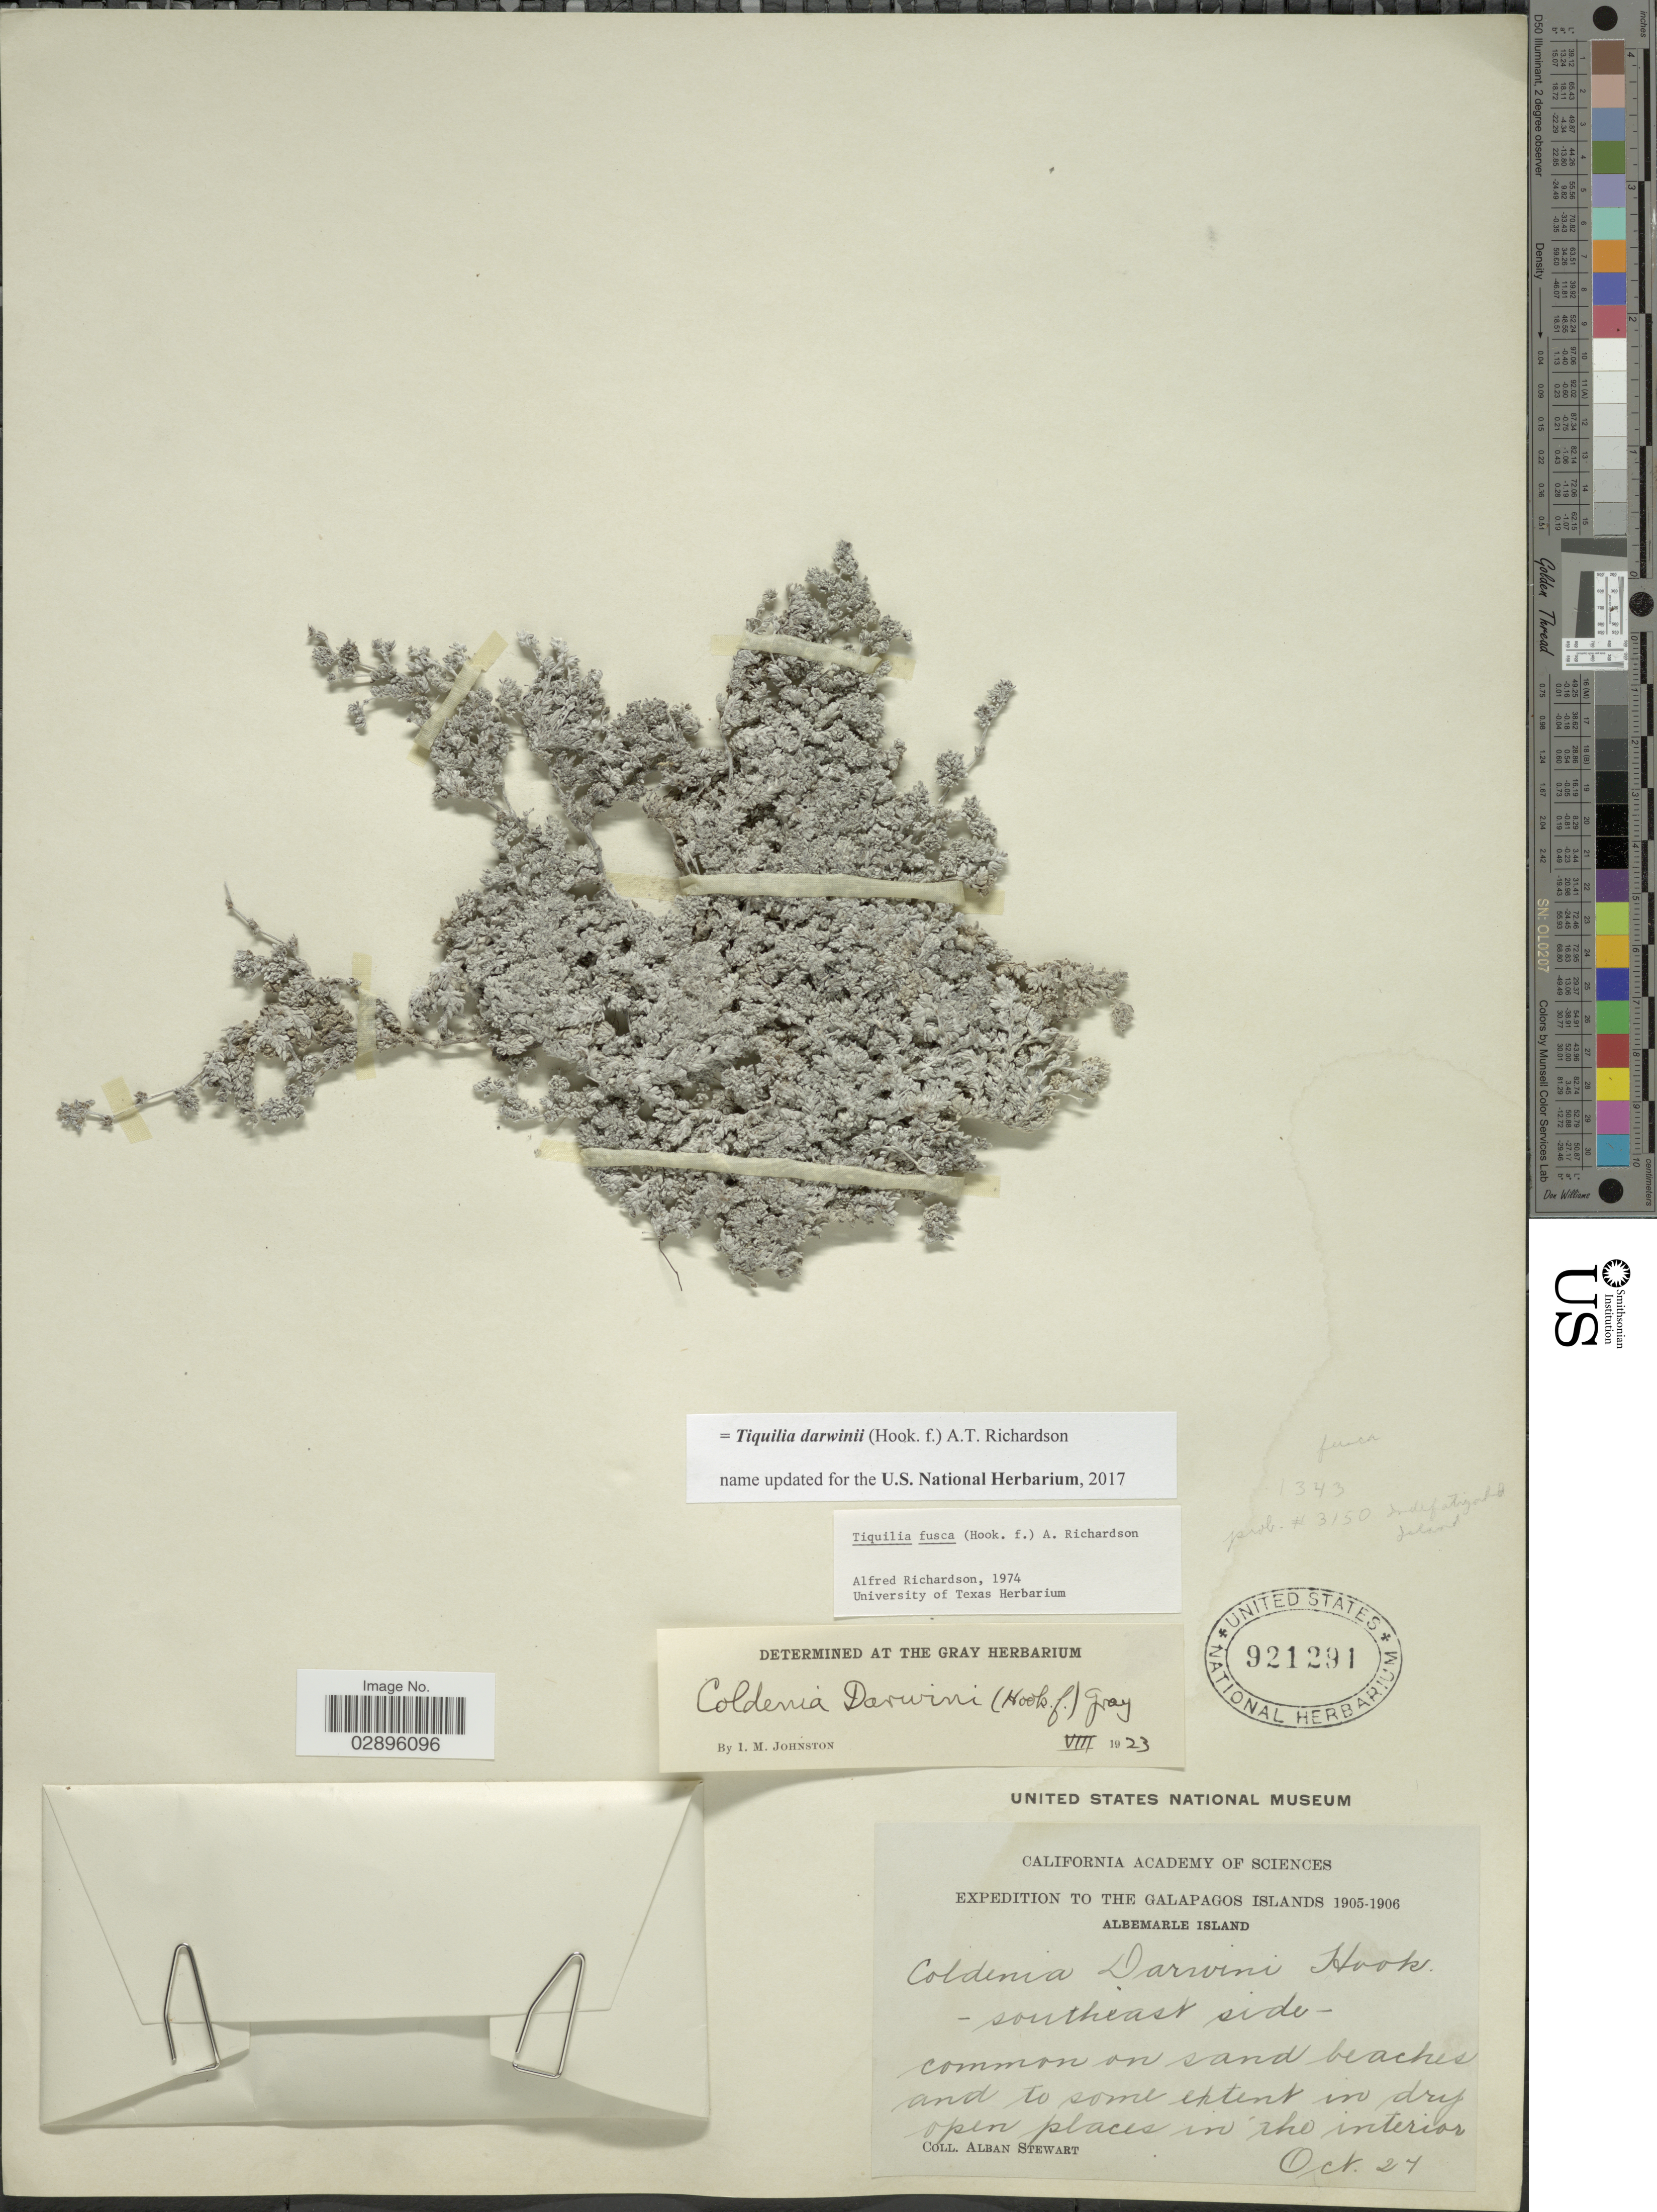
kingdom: Plantae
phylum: Tracheophyta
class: Magnoliopsida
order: Boraginales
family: Ehretiaceae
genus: Tiquilia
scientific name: Tiquilia darwinii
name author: (Hook. f.) A.T. Richardson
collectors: A. Stewart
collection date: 1905-10-24/1906-10-24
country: Ecuador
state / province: Colón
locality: The Galapagos Islands. Albemarle Island. - southeast side -.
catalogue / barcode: US 921291